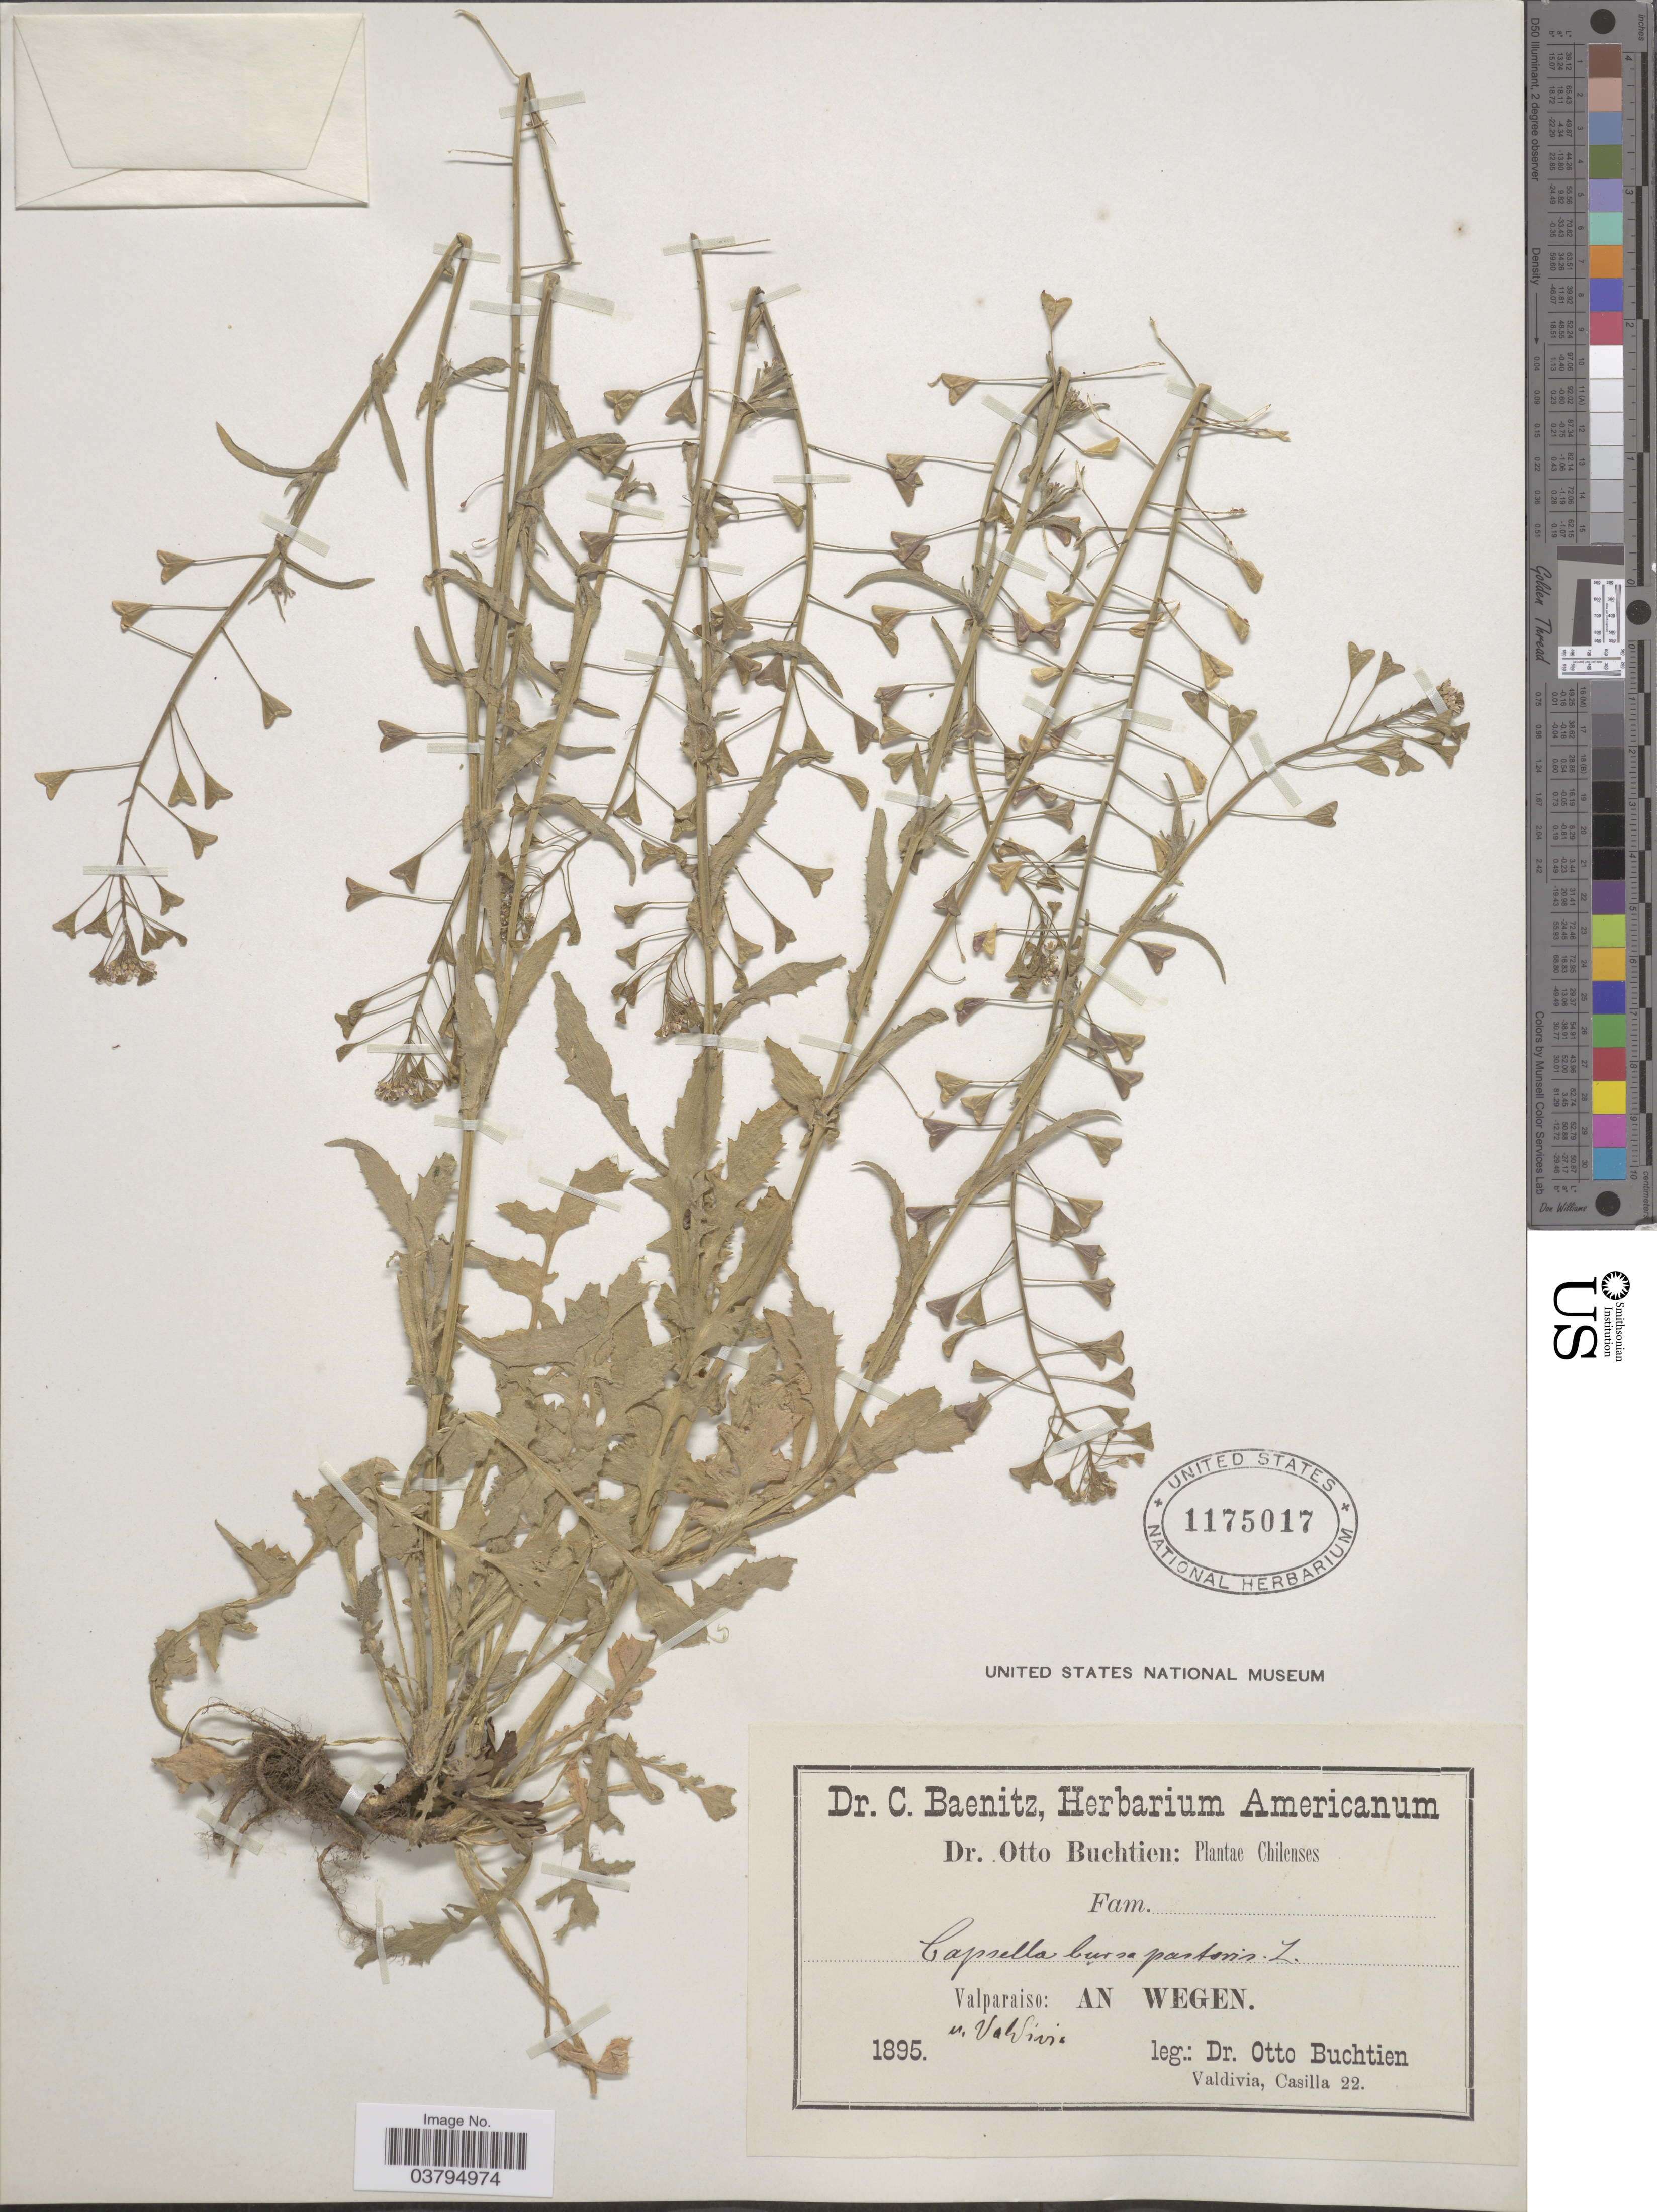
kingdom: Plantae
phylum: Tracheophyta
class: Magnoliopsida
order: Brassicales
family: Brassicaceae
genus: Capsella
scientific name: Capsella bursa-pastoris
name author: (L.) Medik.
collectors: O. Buchtien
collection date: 1895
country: Chile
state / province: Valparaíso (V)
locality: An Wegen.n. Valdivie.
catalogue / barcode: US 1175017